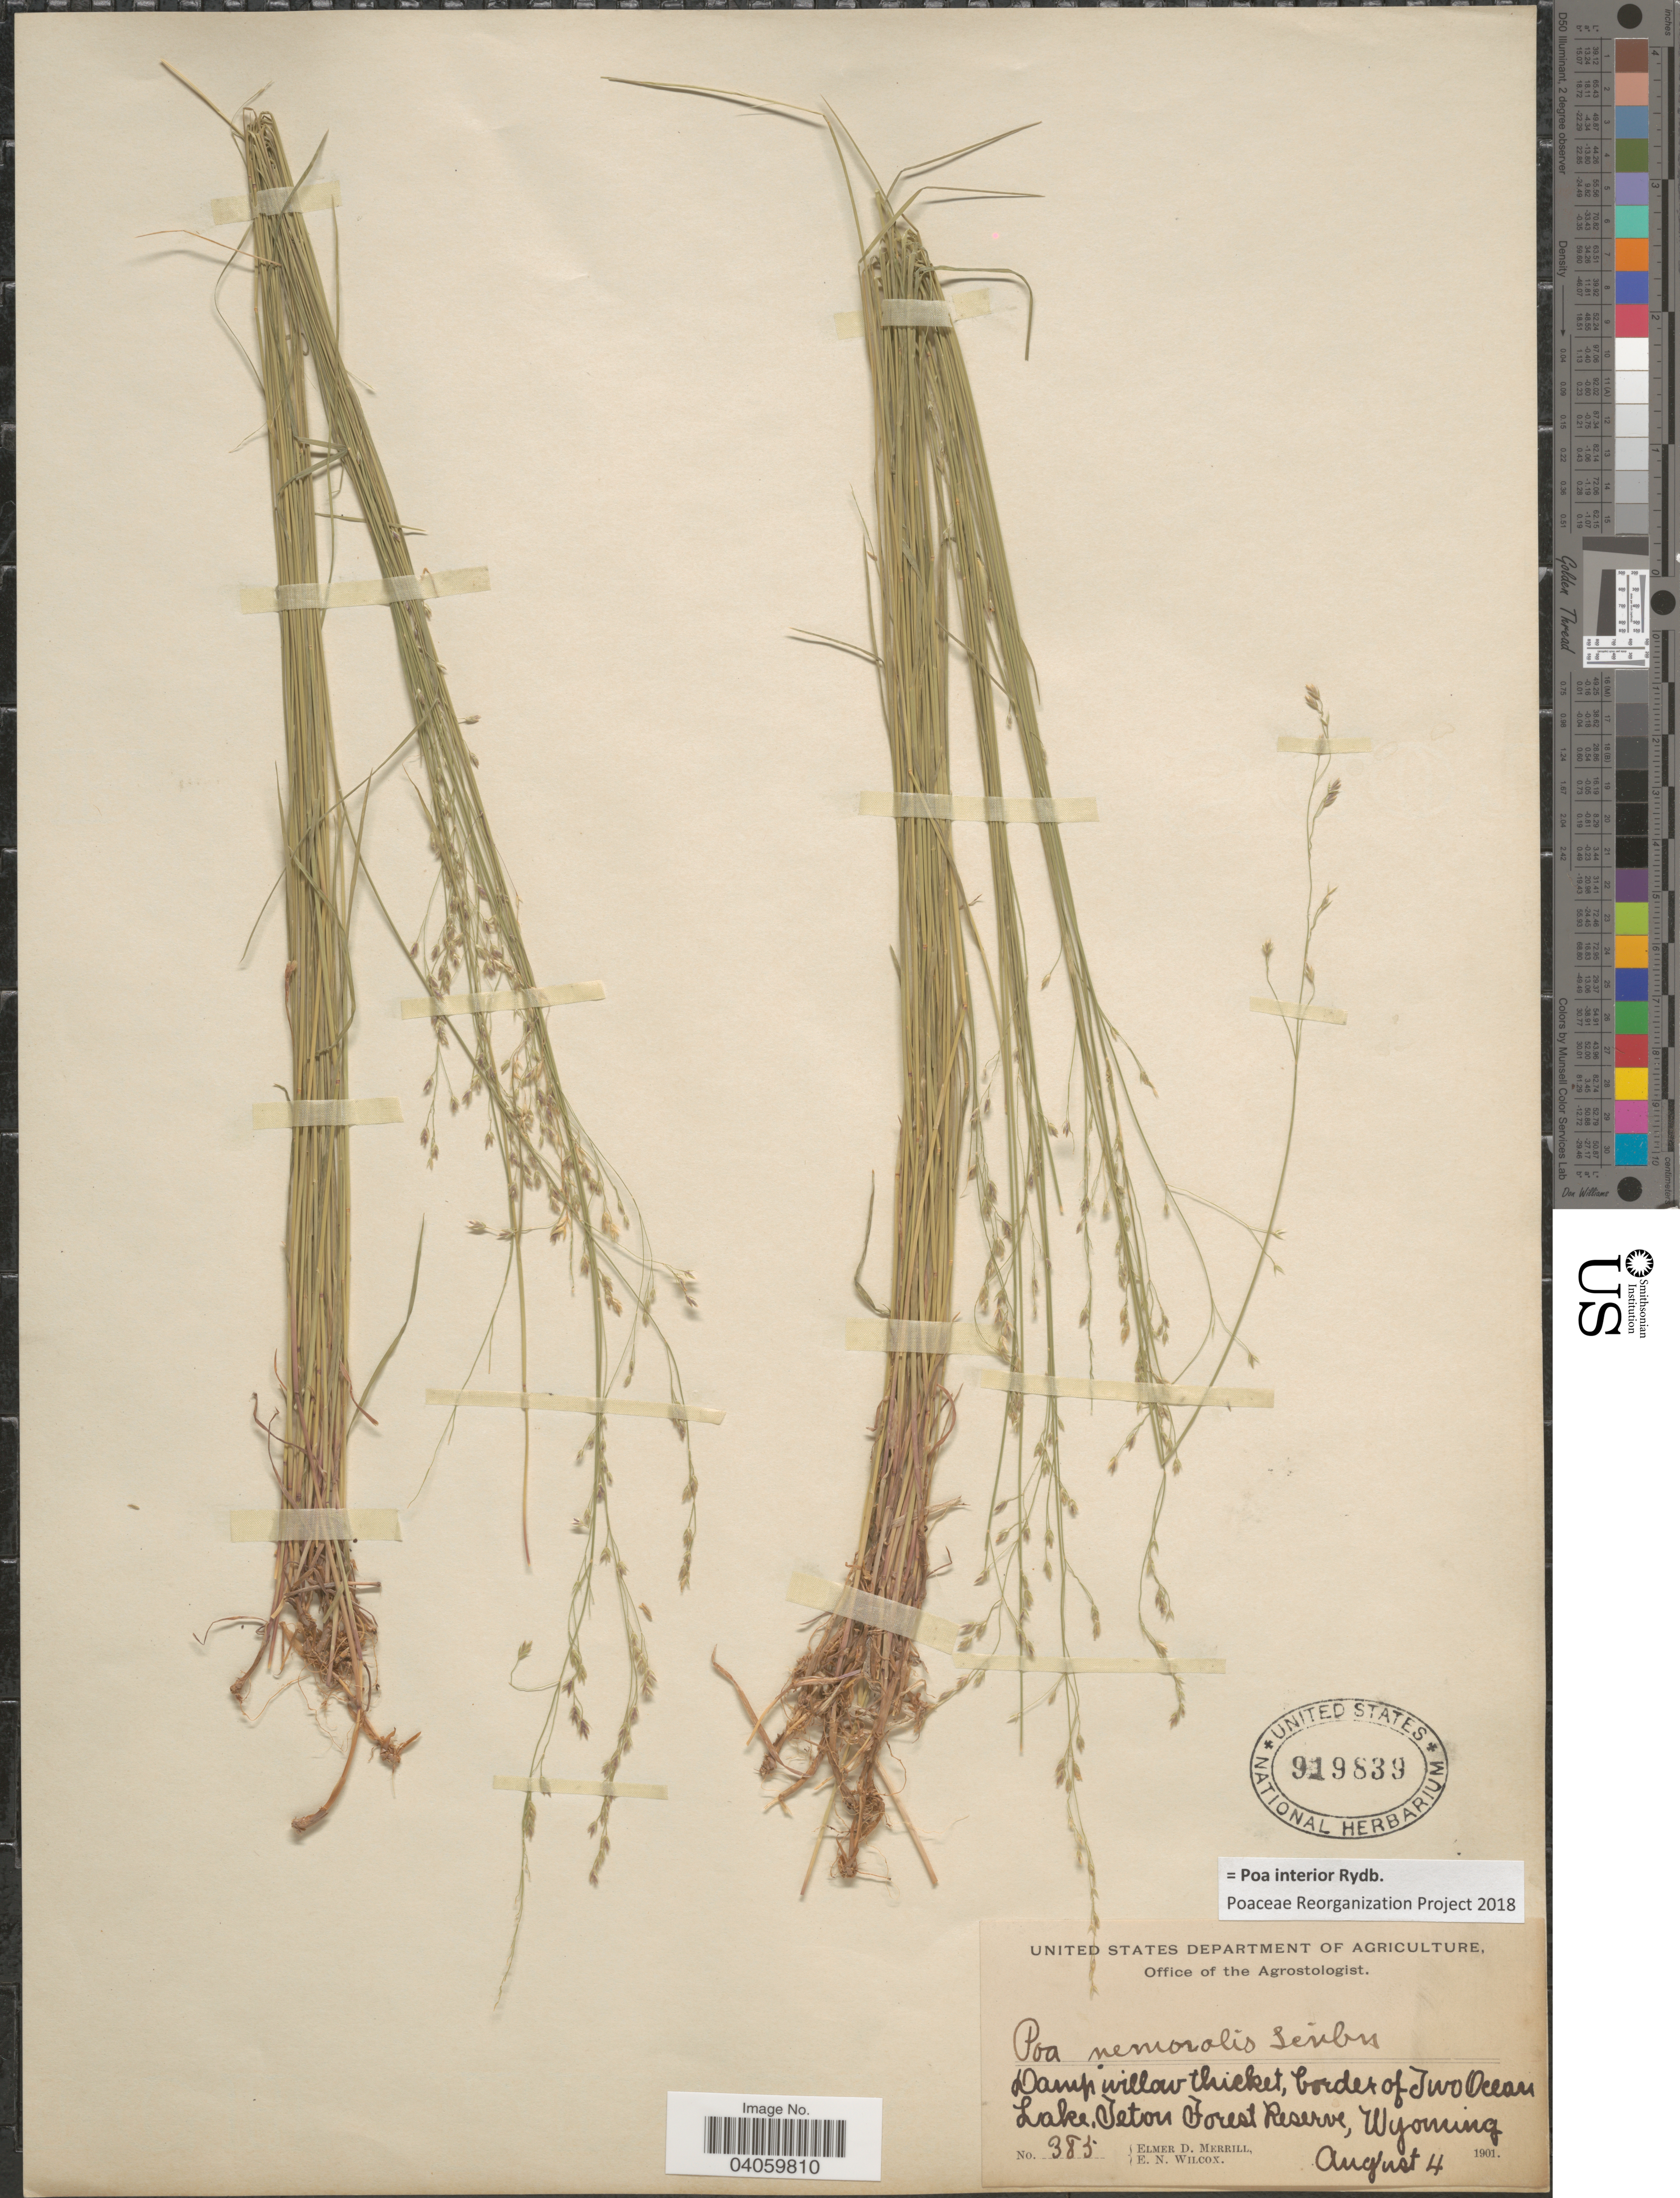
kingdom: Plantae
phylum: Tracheophyta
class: Liliopsida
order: Poales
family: Poaceae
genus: Poa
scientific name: Poa interior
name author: Rydb.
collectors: E. D. Merrill & E. Wilcox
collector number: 385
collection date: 1901-08-04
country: United States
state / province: Wyoming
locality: Damp willow thicket, border of Two Ocean Lake. Teton Forest Reserve.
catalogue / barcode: US 919839